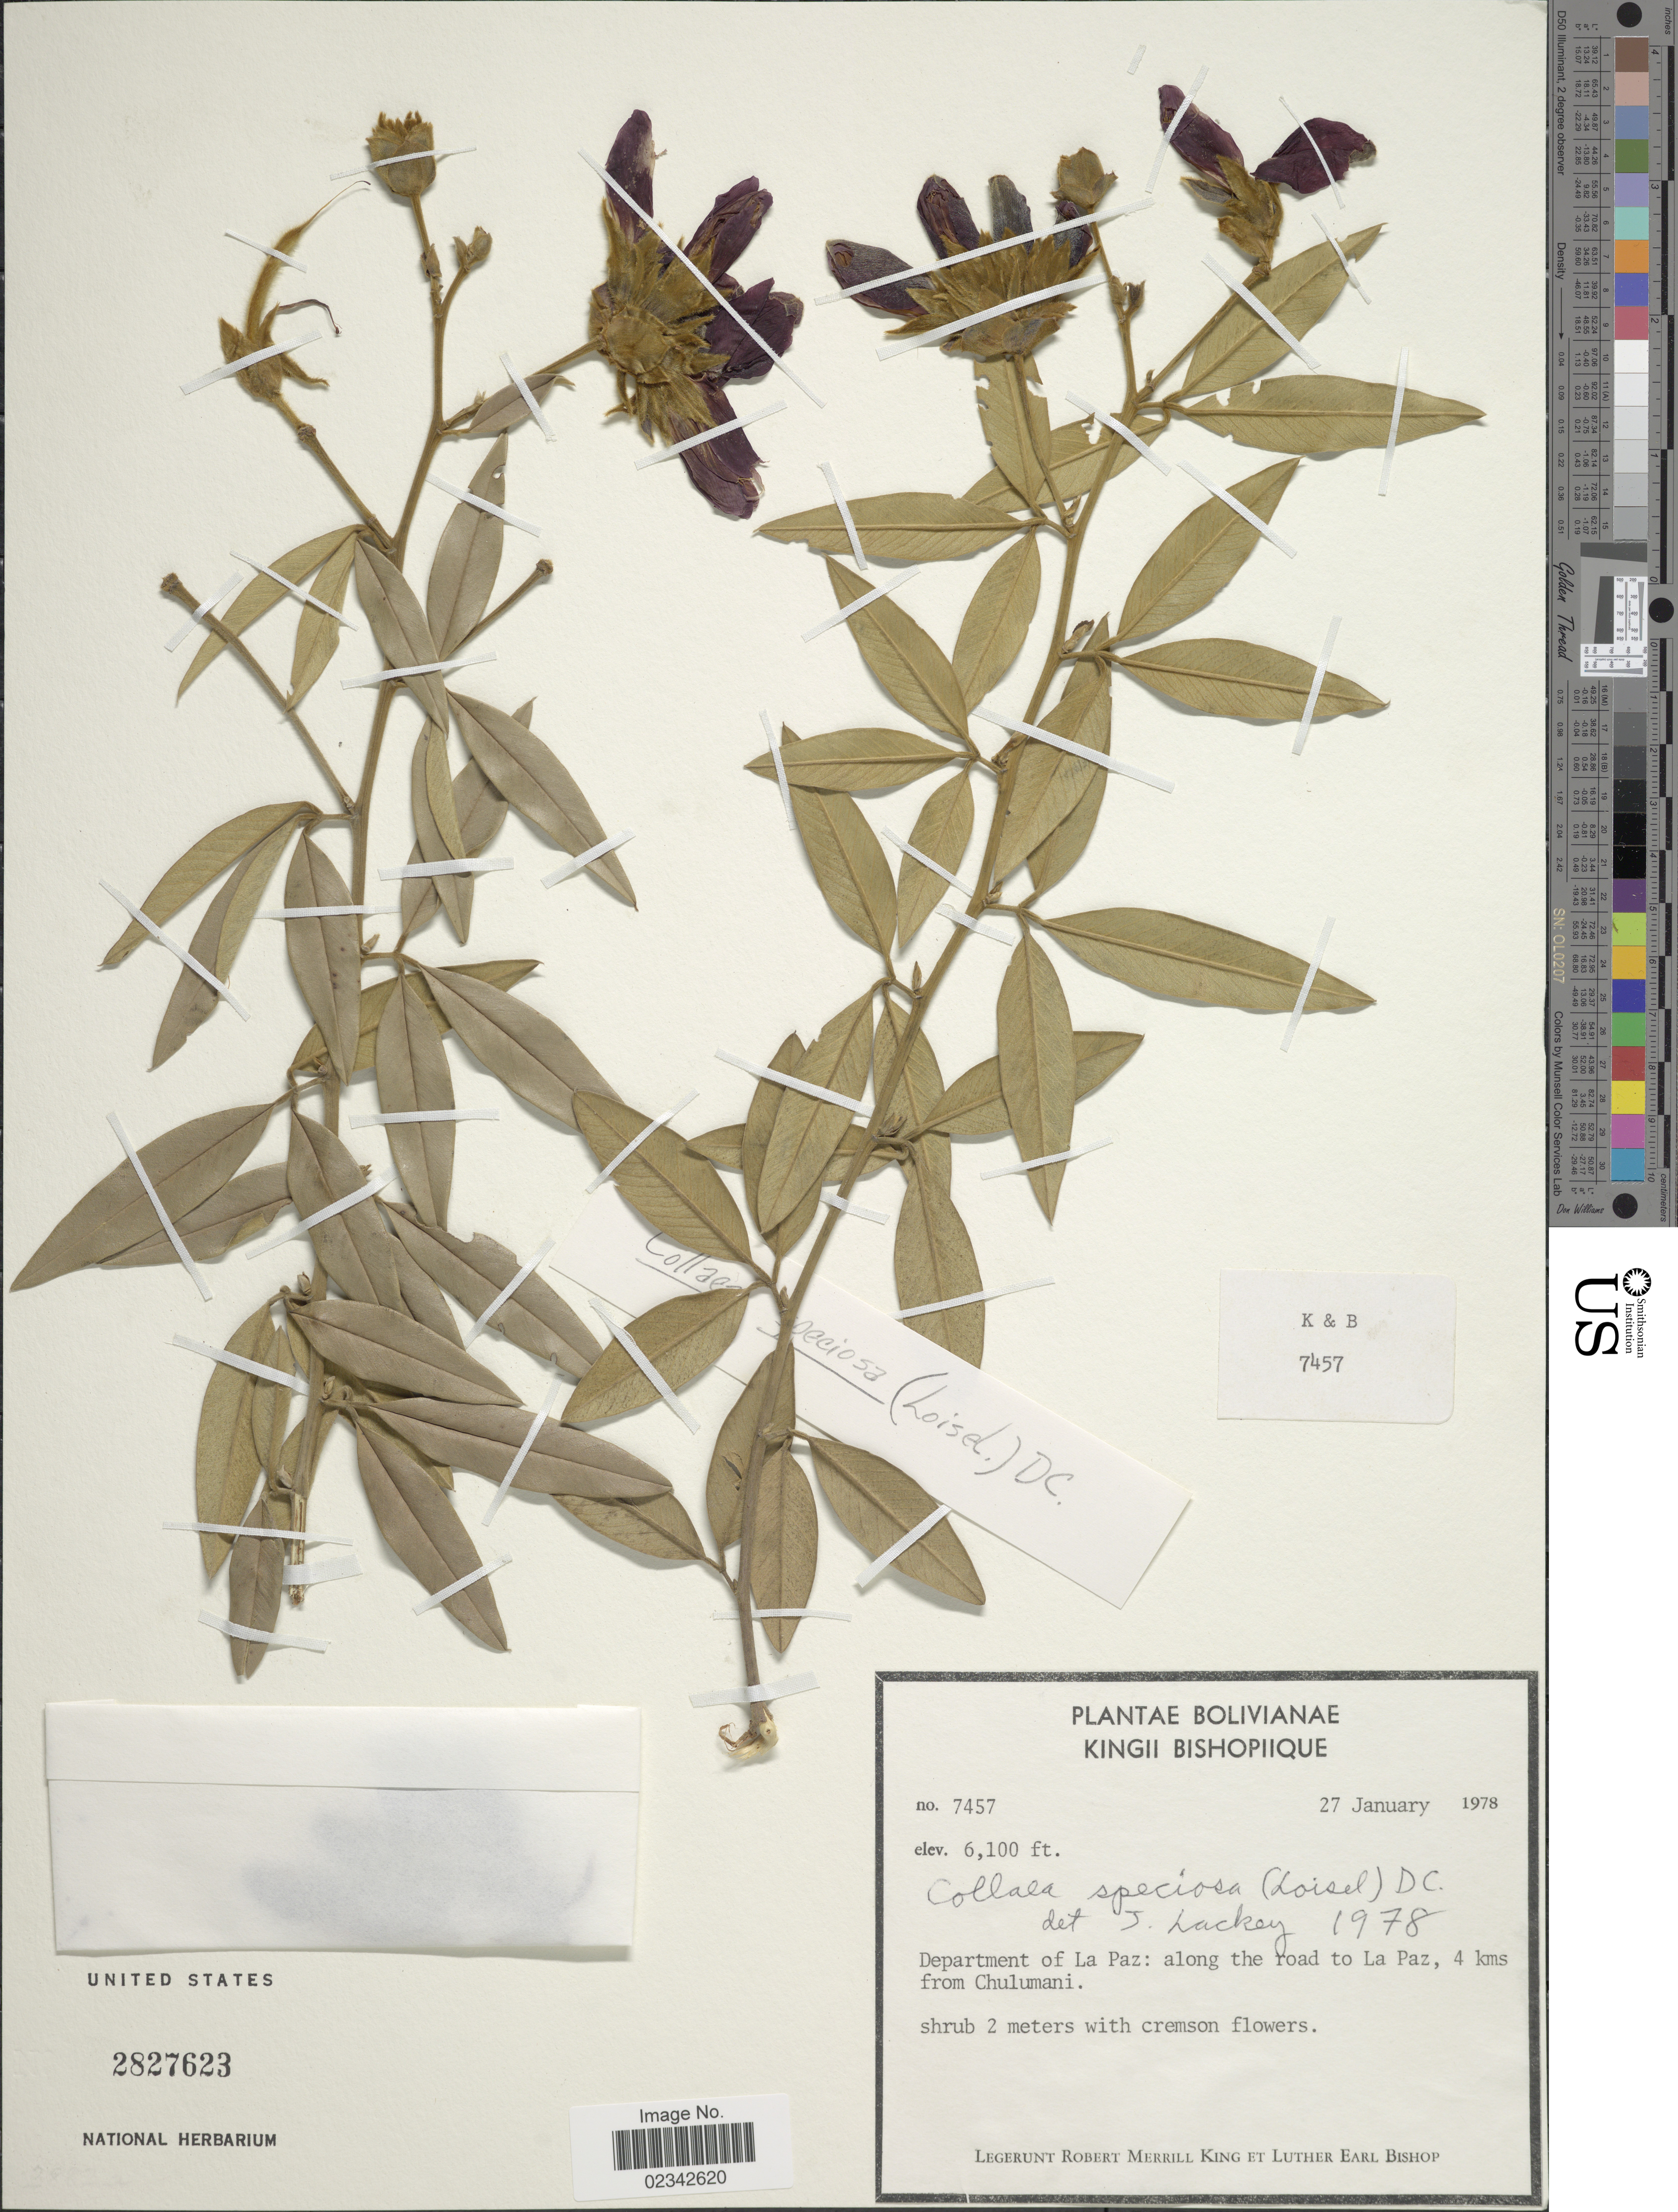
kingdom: Plantae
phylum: Tracheophyta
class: Magnoliopsida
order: Fabales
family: Fabaceae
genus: Collaea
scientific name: Collaea speciosa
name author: (Loisel.) DC.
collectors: R. M. King & L. E. Bishop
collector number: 7457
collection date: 1978-01-27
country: Bolivia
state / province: La Paz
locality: Along the road to La paz, 4 kms from Chulumani, Kingii Bishopiique [unsure placement]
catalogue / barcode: US 2827623